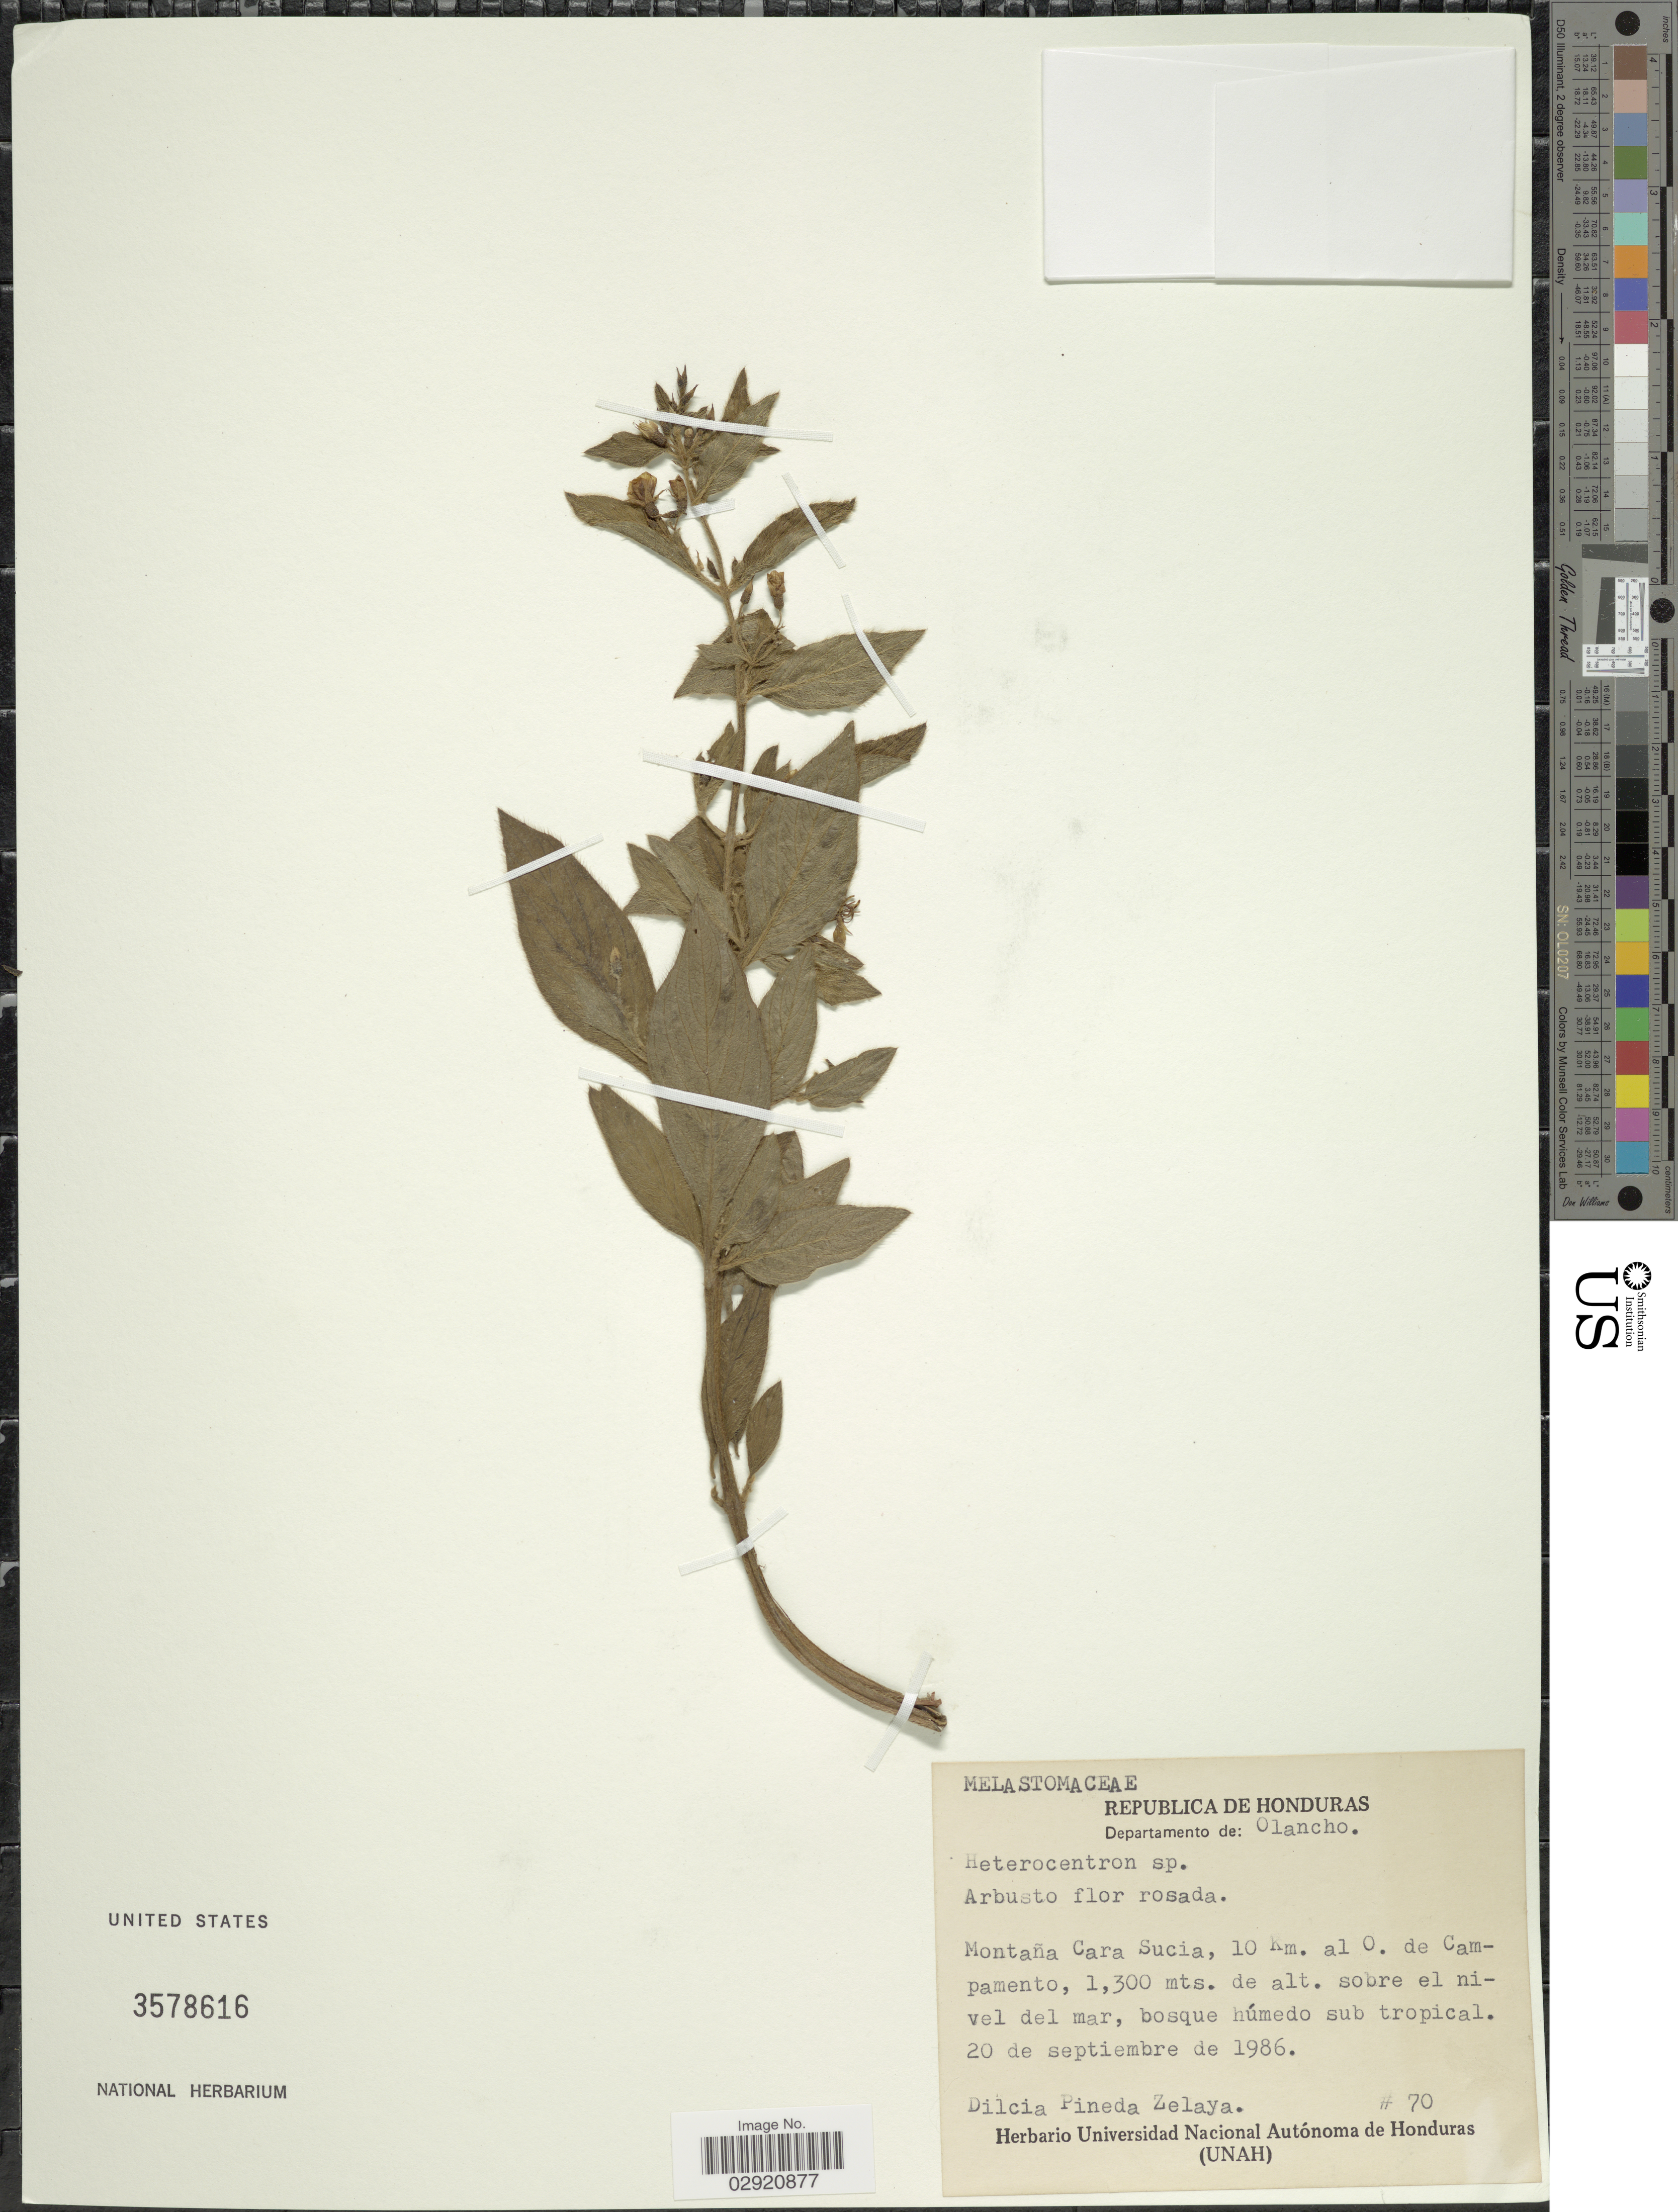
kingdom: Plantae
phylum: Tracheophyta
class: Magnoliopsida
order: Myrtales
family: Melastomataceae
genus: Heterocentron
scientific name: Heterocentron sp.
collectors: D. Zelaya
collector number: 70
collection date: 1986-09-20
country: Honduras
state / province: Olancho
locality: Departamento de: Olancho. Montaña Cara Sucia, 10 Km. al O. de Campamento.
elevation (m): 1300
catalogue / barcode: US 3578616